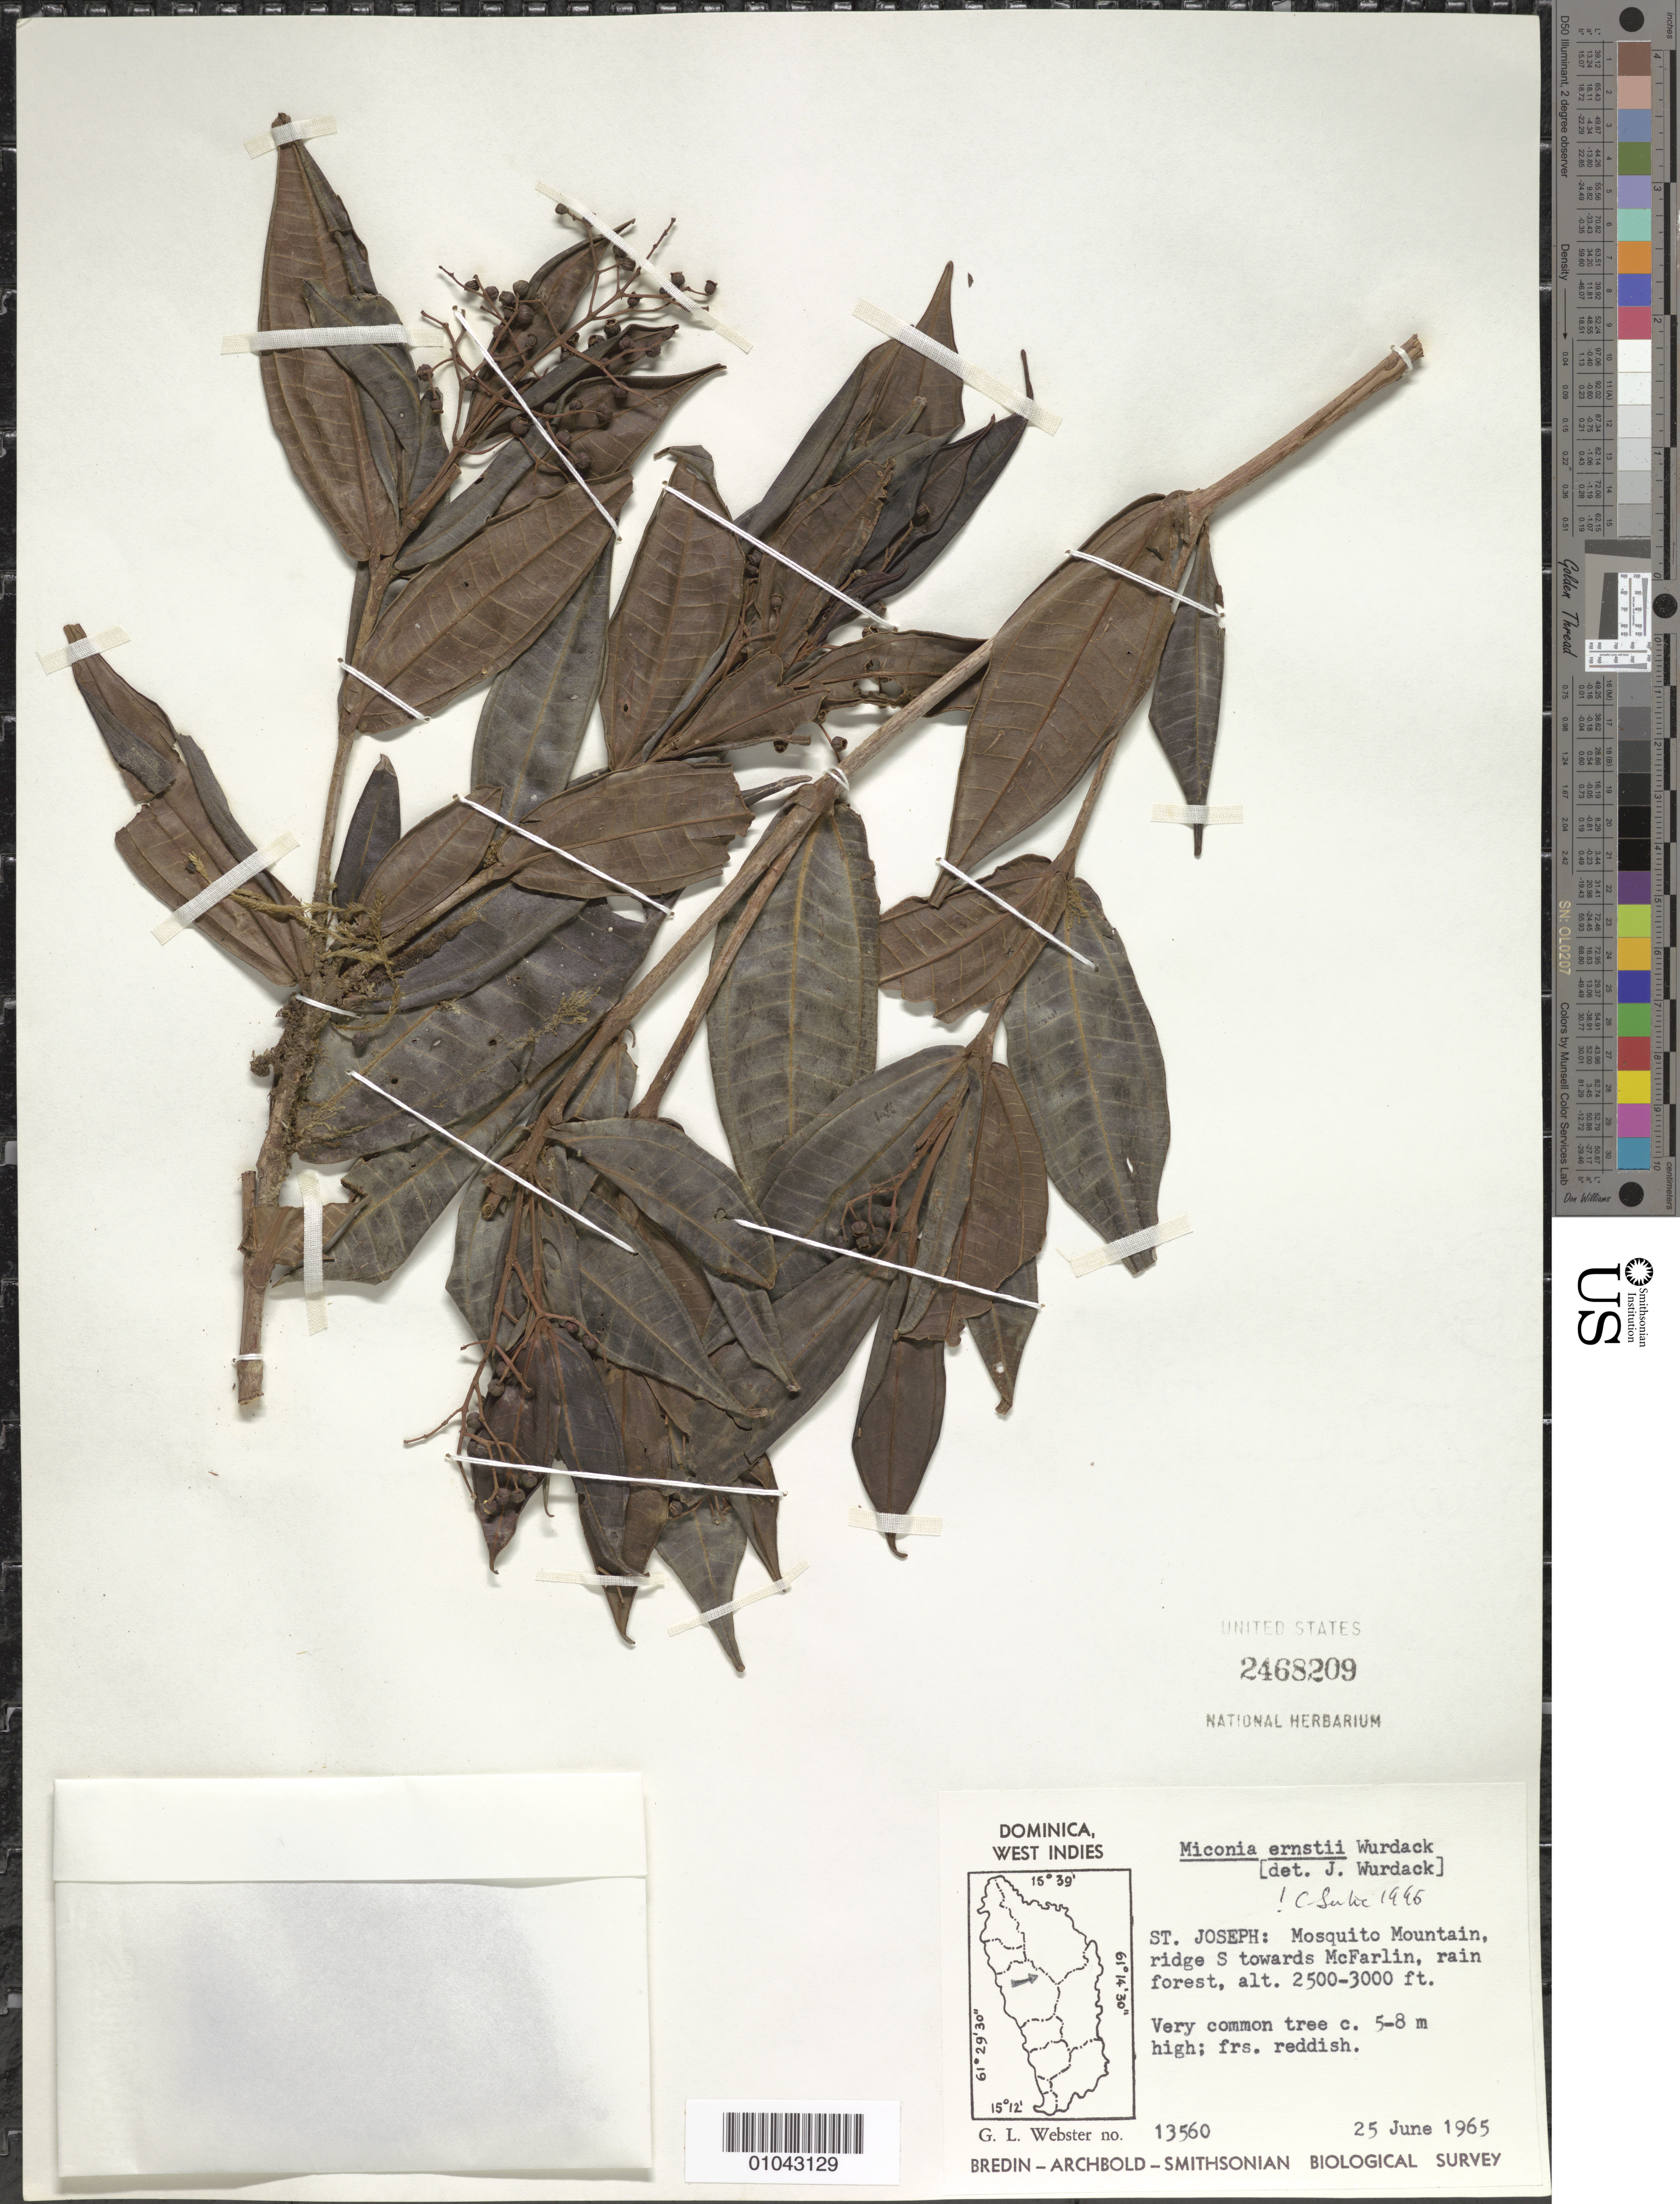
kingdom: Plantae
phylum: Tracheophyta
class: Magnoliopsida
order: Myrtales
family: Melastomataceae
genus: Miconia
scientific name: Miconia ernstii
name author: Wurdack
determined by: Sastre, C. H. L.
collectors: G. L. Webster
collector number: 13560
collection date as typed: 25 Jun 1965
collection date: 1965-06-25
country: Dominica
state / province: St. Joseph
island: Dominica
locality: Mosquito Mountain, ridge S towards McFarlin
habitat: Rainforest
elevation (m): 762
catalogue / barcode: US 2468209